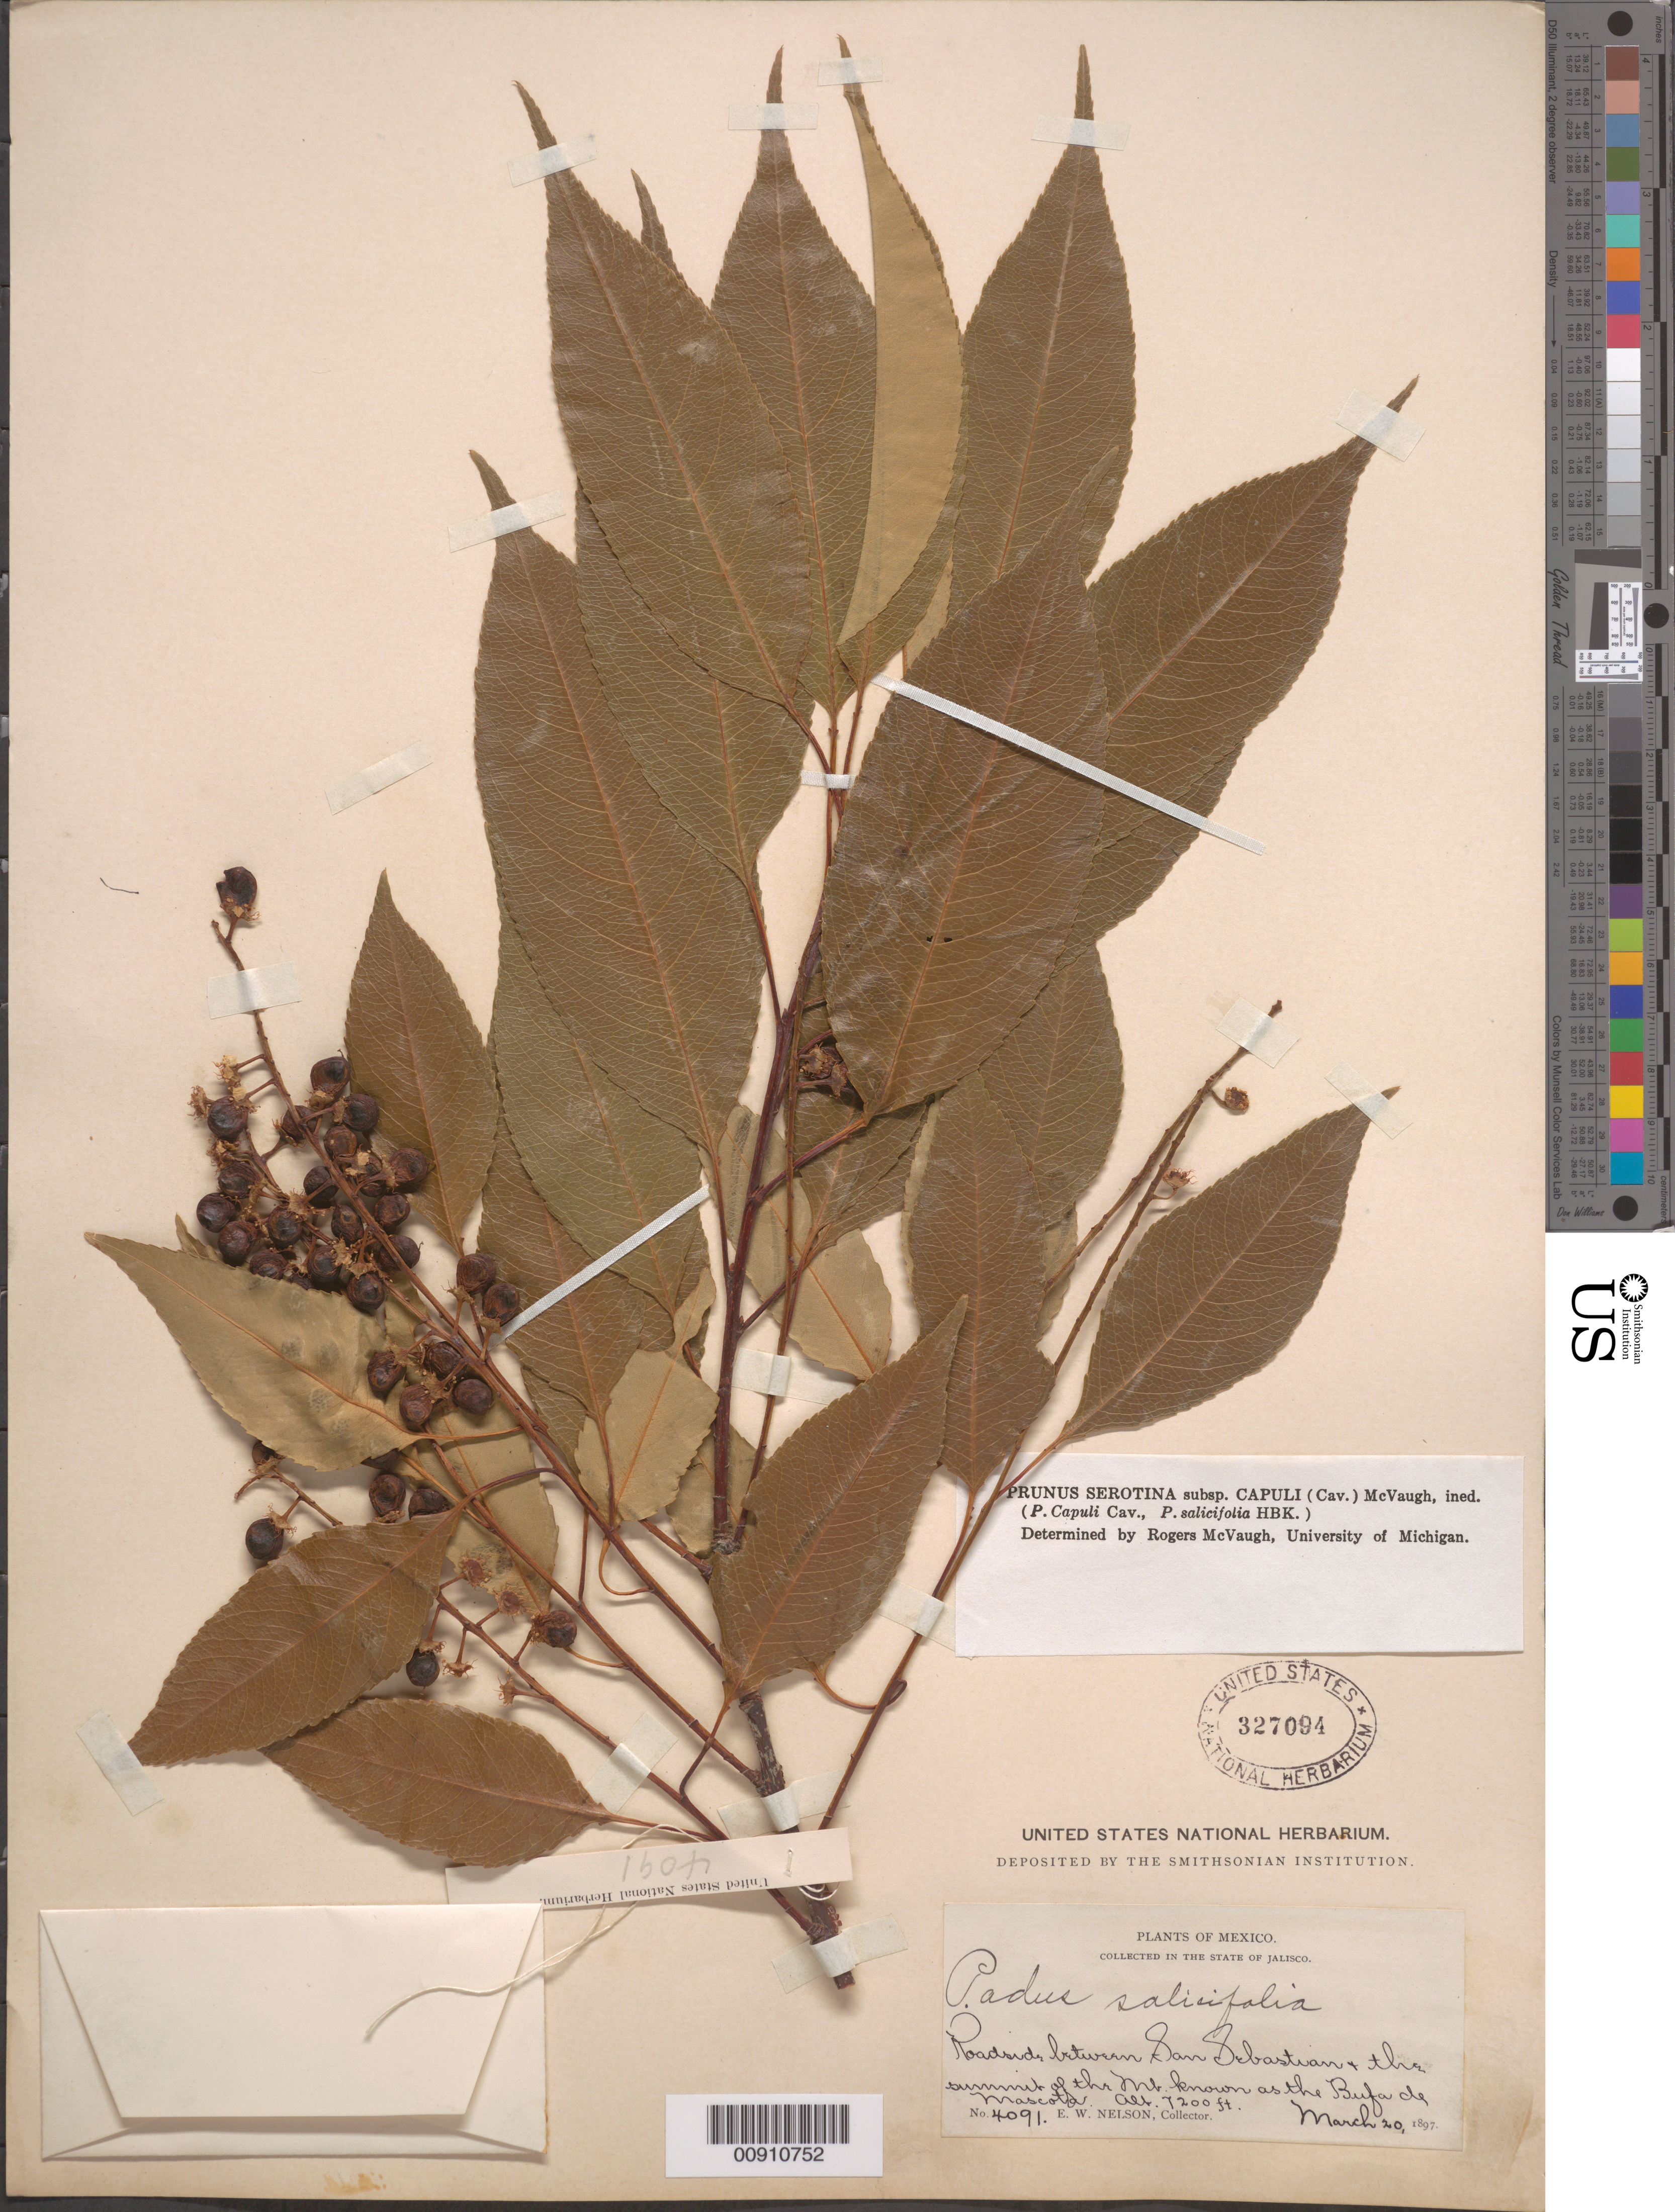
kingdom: Plantae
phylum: Tracheophyta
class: Magnoliopsida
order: Rosales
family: Rosaceae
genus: Prunus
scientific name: Prunus serotina var. salicifolia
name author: (Kunth) Koehne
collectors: E. W. Nelson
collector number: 4091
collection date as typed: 20 Mar 1897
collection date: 1897-03-20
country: Mexico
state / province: Jalisco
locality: Roadside between San Sebastian & the summit of the Mt. known as the Bufa de Mascota.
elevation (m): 2195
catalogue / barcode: US 327094